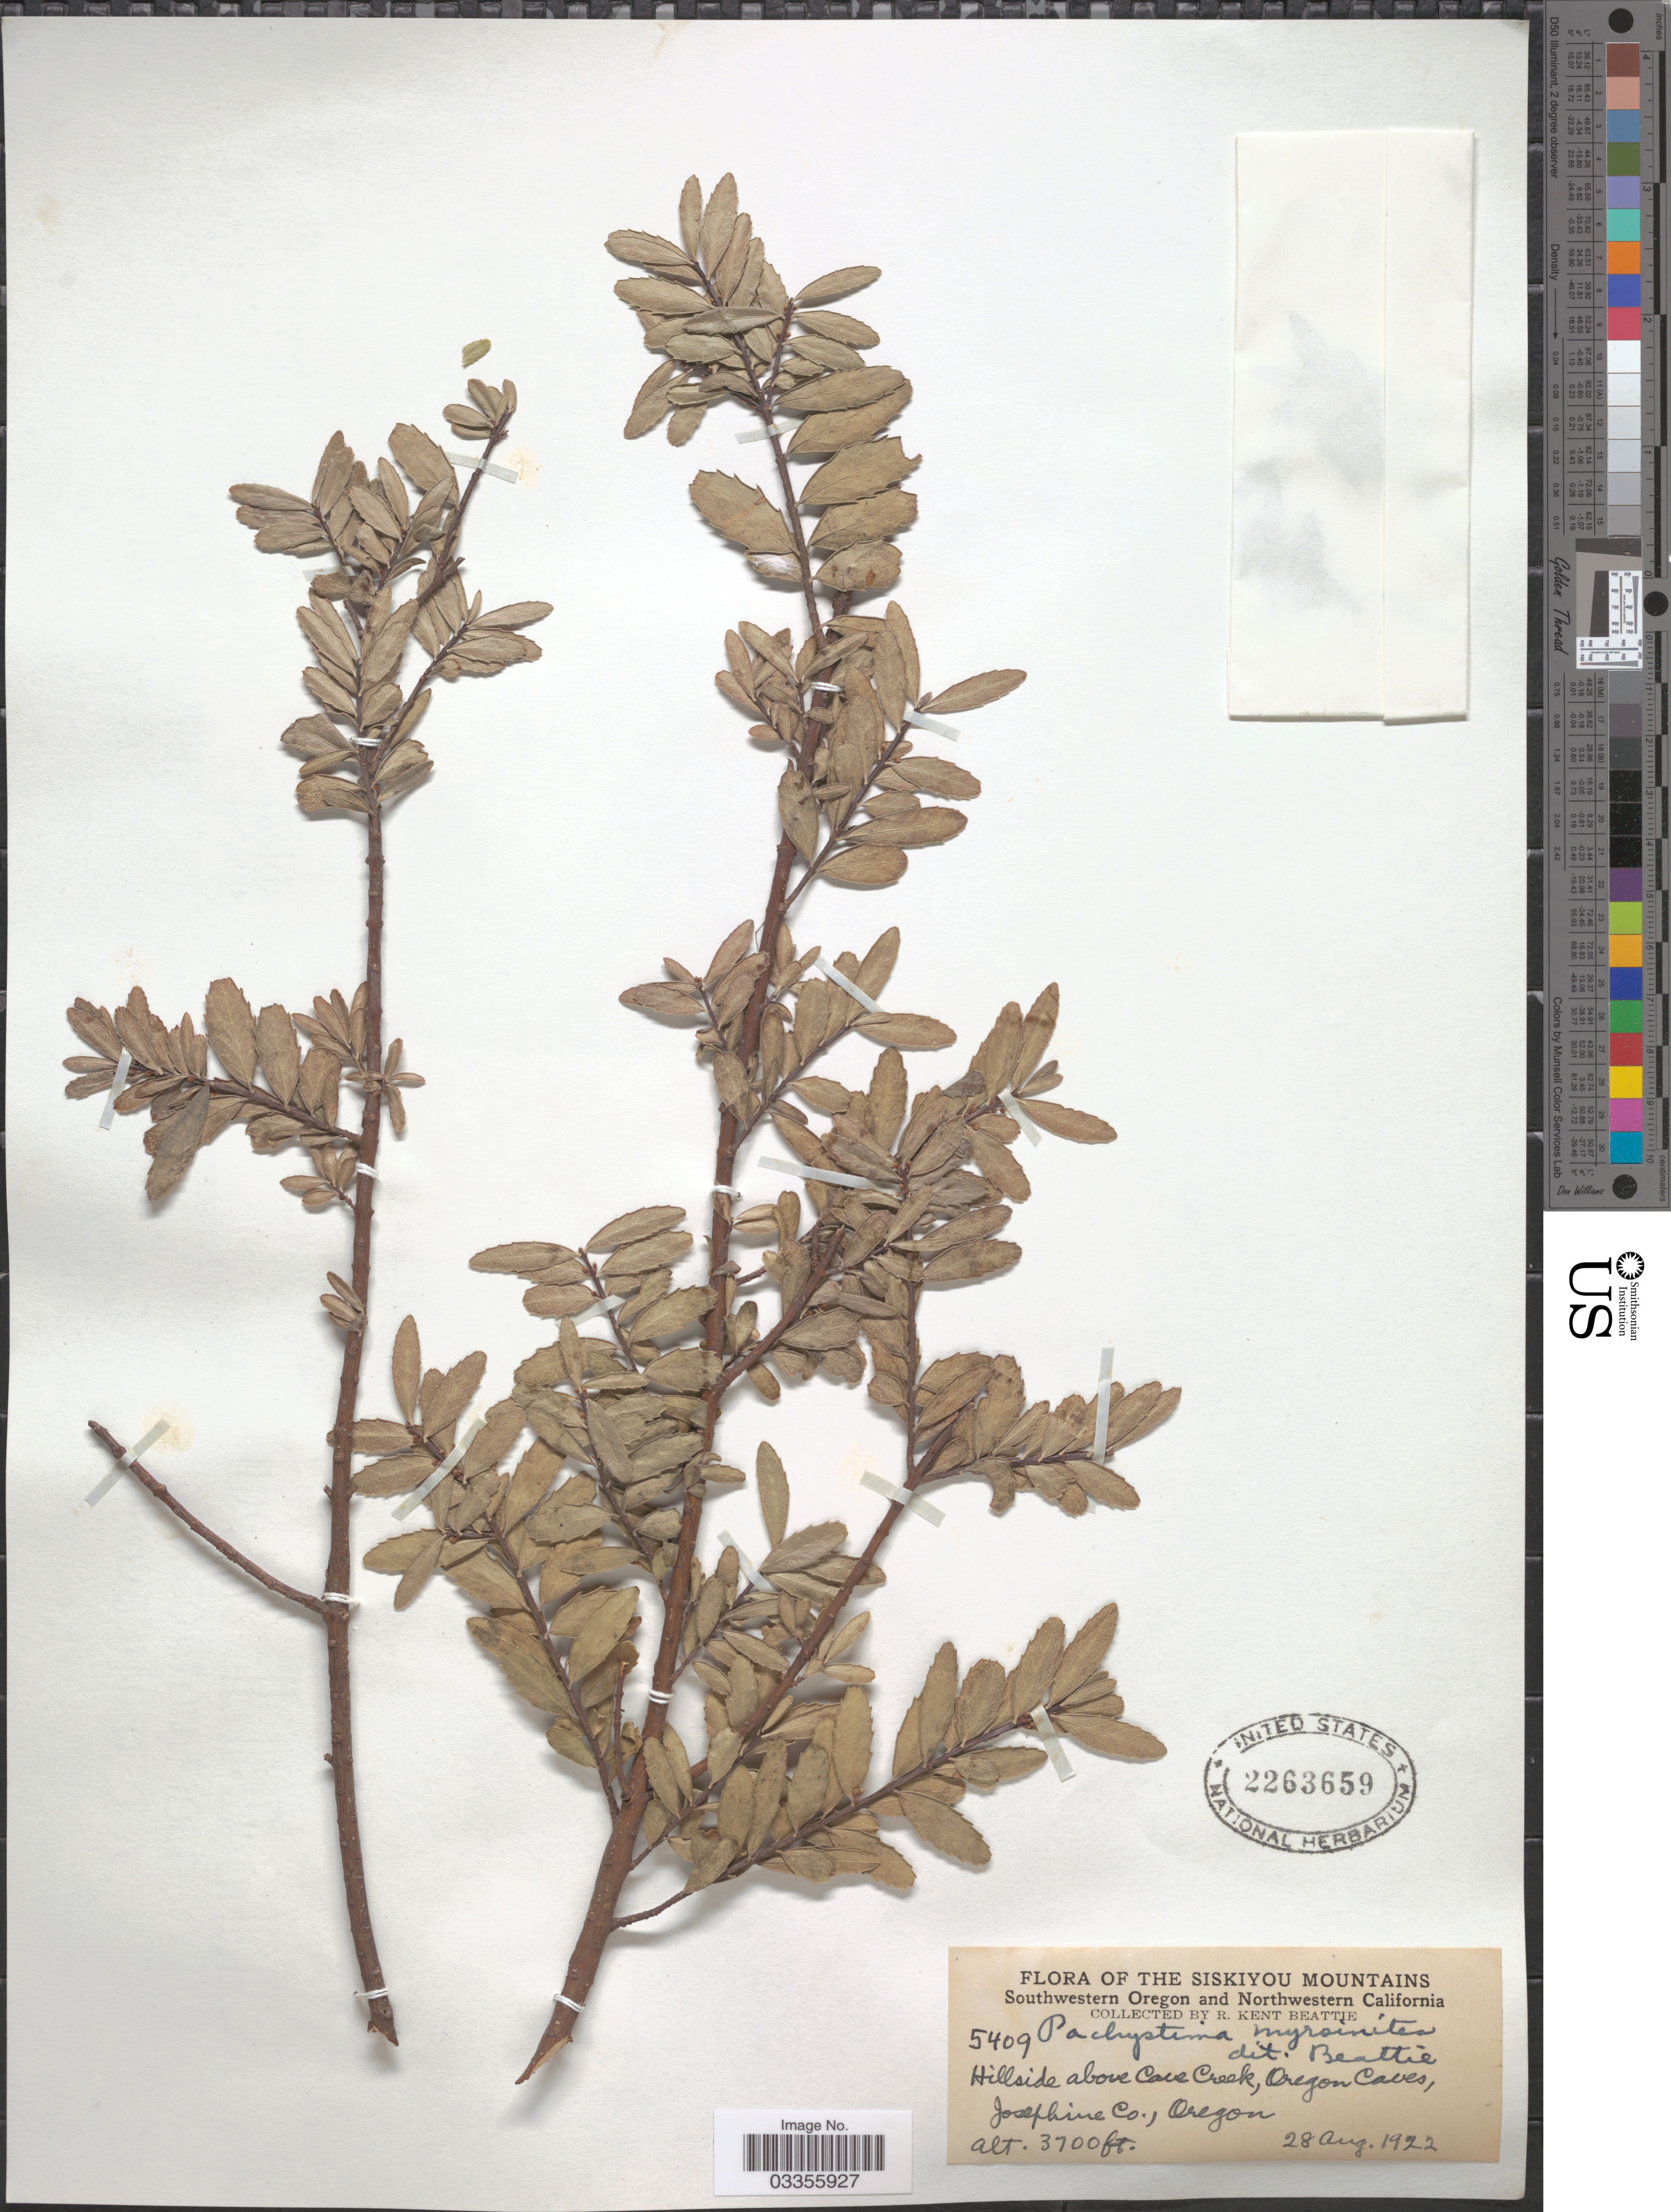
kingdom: Plantae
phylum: Tracheophyta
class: Magnoliopsida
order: Celastrales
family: Celastraceae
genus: Paxistima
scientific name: Paxistima myrsinites subsp. myrsinites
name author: (Pursh) Raf.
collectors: R. K. Beattie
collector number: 5409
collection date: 1922-08-28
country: United States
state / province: Oregon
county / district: Josephine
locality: The Siskiyou Mountains. Southwestern Oregon. Hillside above Cave Creek, Oregon Caves, Josephine Co.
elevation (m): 1128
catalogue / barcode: US 2263659